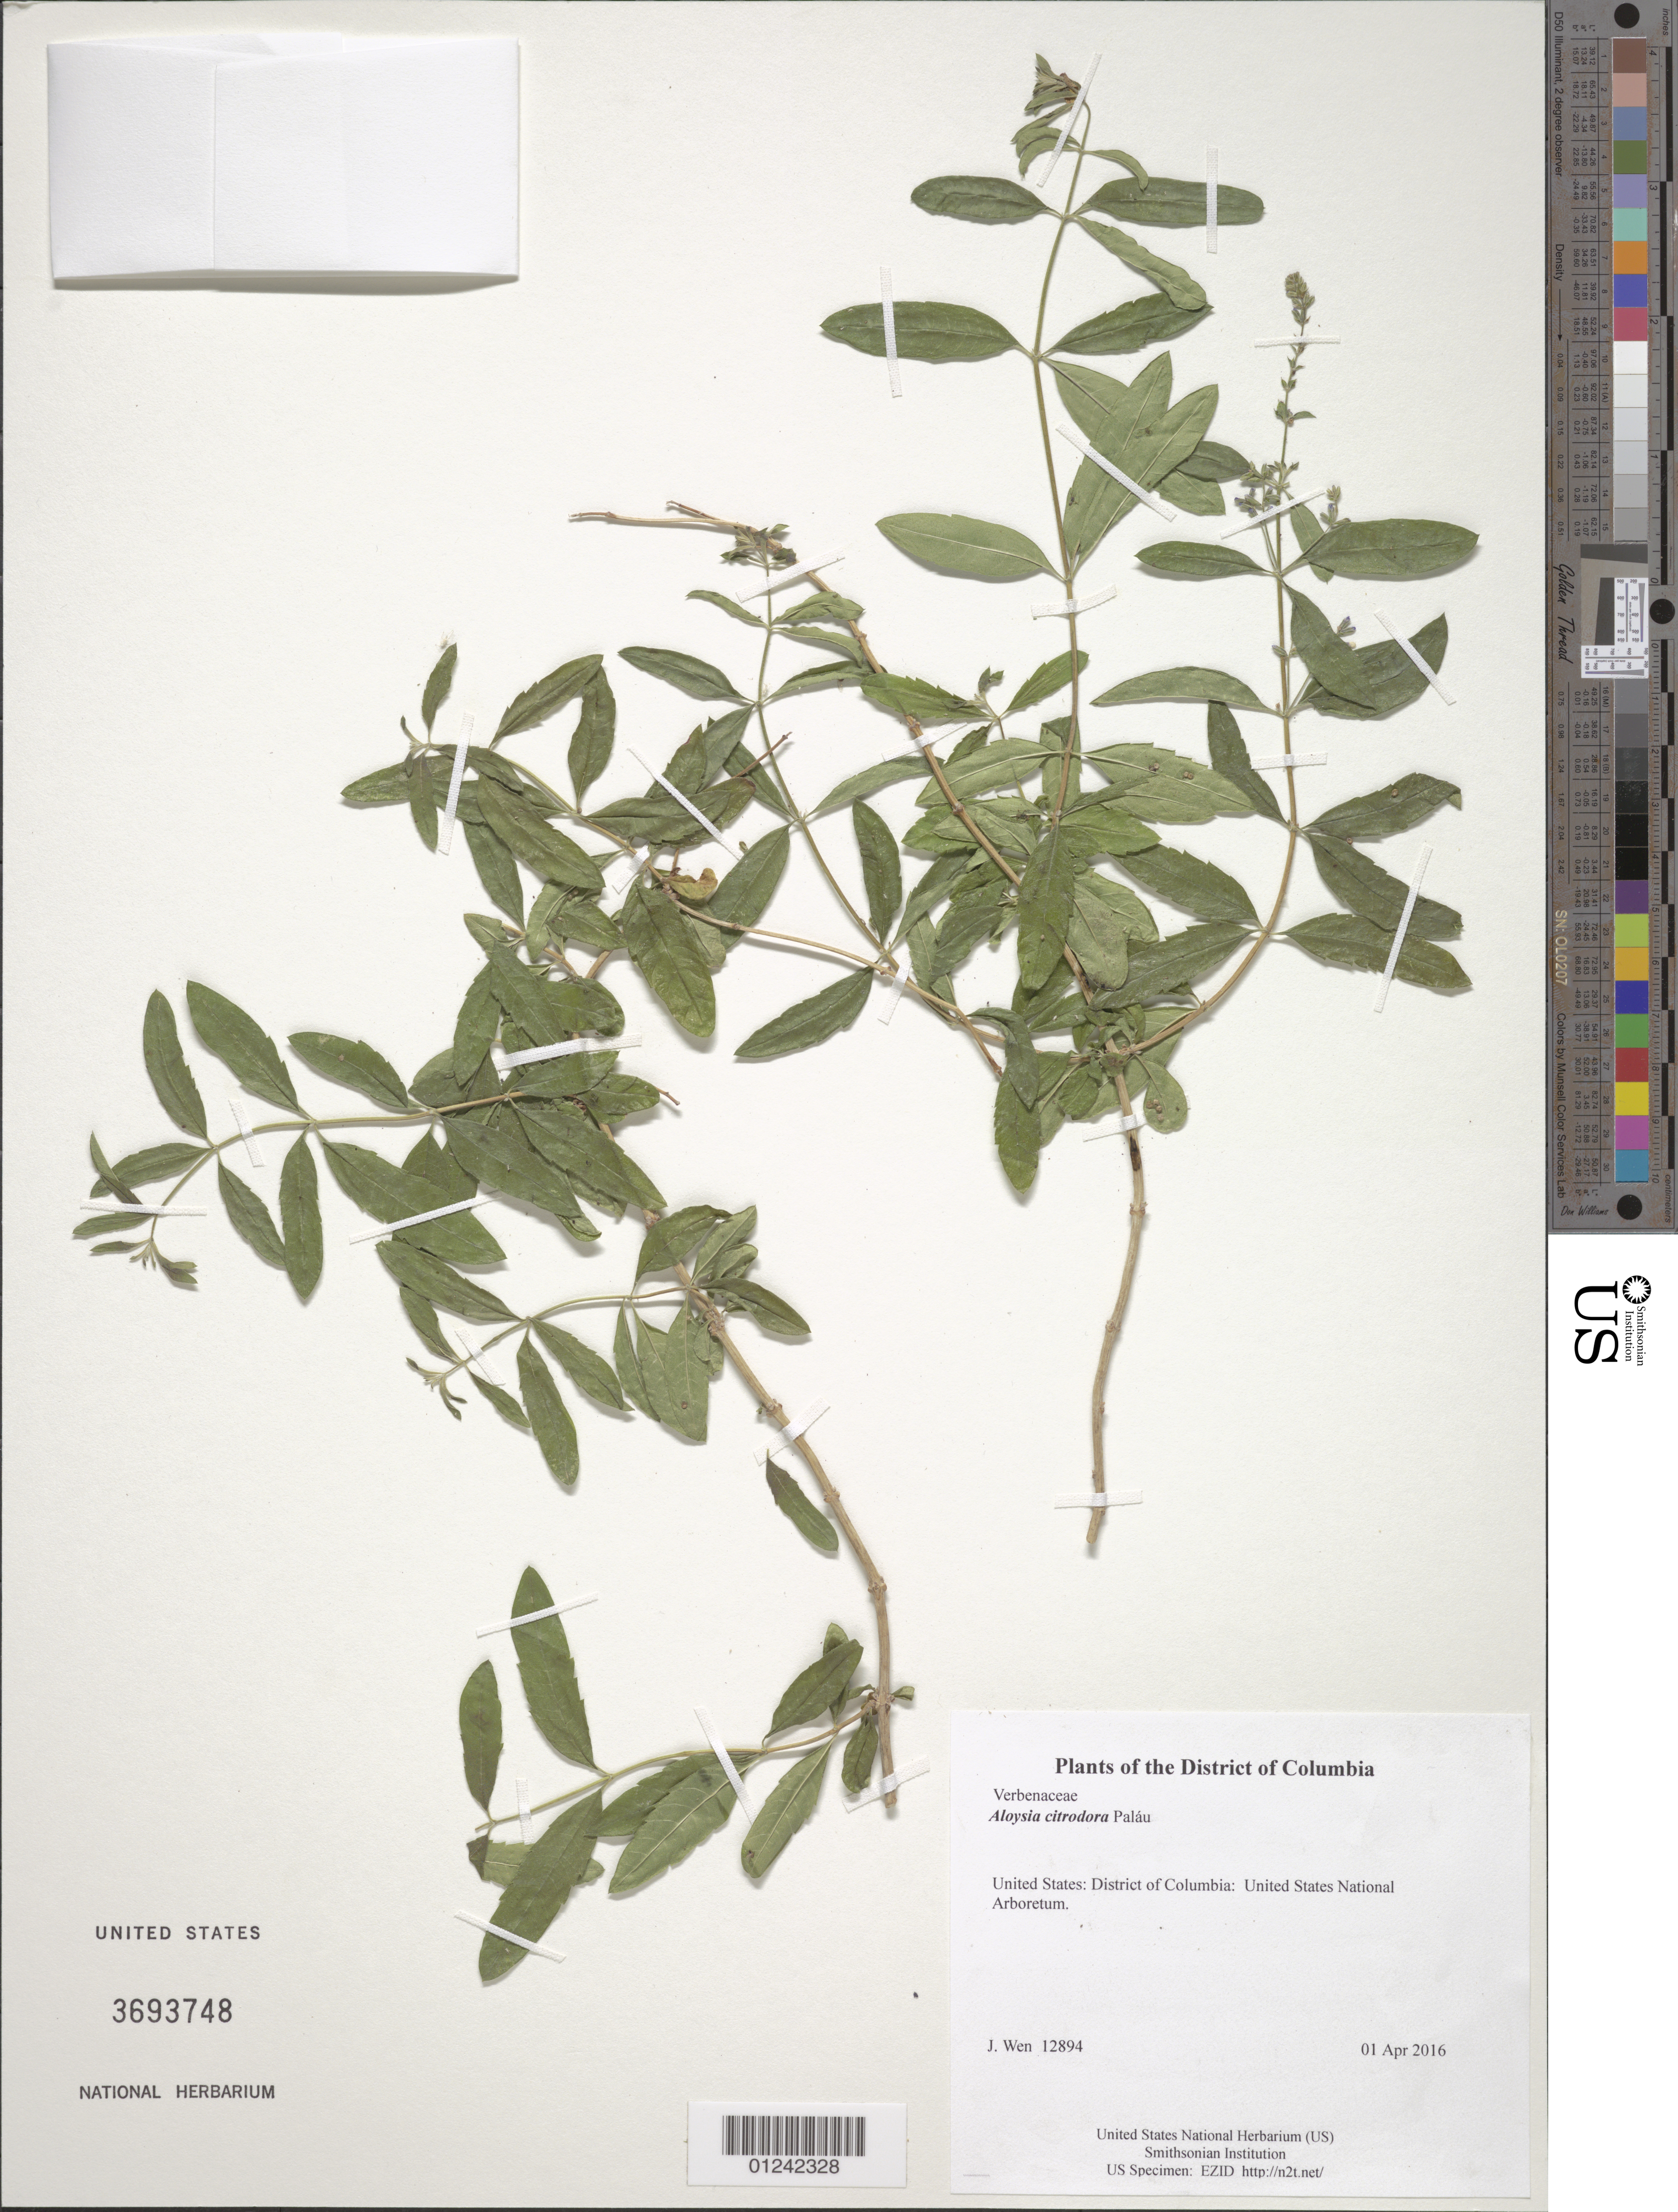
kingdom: Plantae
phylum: Tracheophyta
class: Magnoliopsida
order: Lamiales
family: Verbenaceae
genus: Aloysia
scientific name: Aloysia citrodora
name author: Paláu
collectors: J. Wen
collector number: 12894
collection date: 2016-04-01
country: United States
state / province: District of Columbia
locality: United States National Arboretum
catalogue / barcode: US 3693748